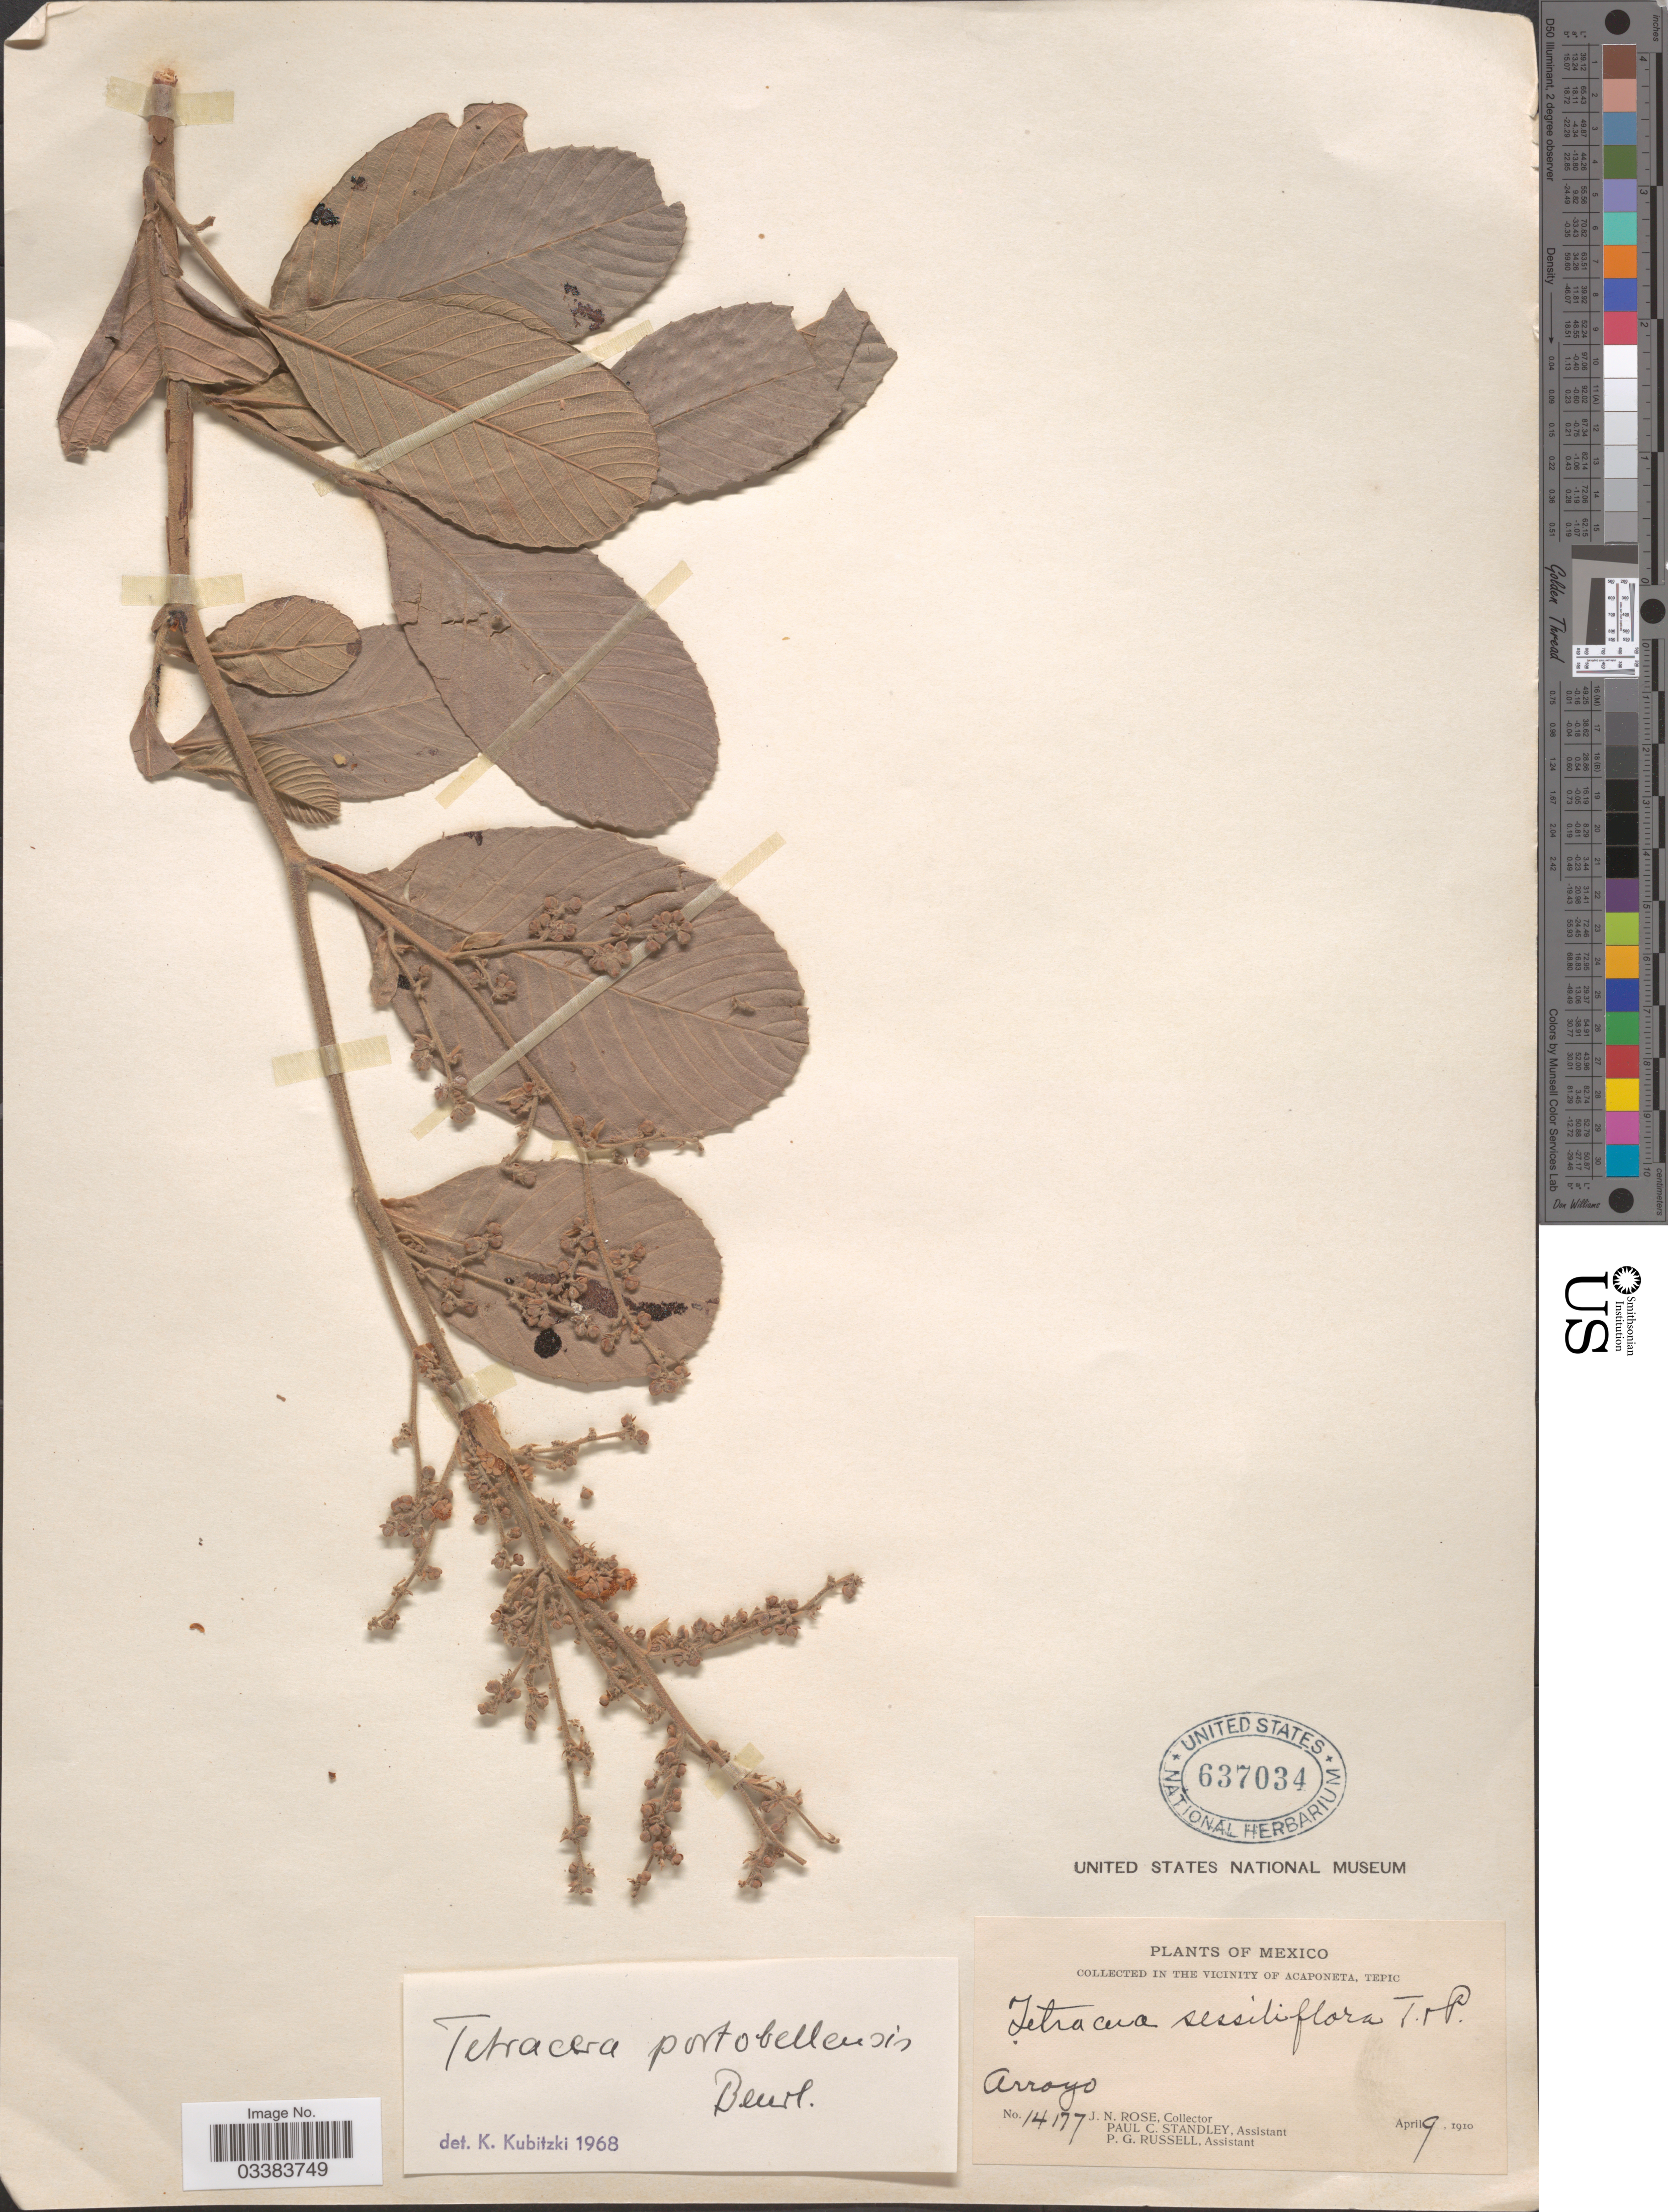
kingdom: Plantae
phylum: Tracheophyta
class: Magnoliopsida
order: Dilleniales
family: Dilleniaceae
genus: Tetracera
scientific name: Tetracera portobellensis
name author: Beurl.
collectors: J. N. Rose, P. C. Standley & P. G. Russell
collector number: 14177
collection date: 1910-04-09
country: Mexico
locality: In the vicinity of Acaponeta, Tepic. Arroyo.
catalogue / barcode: US 637034